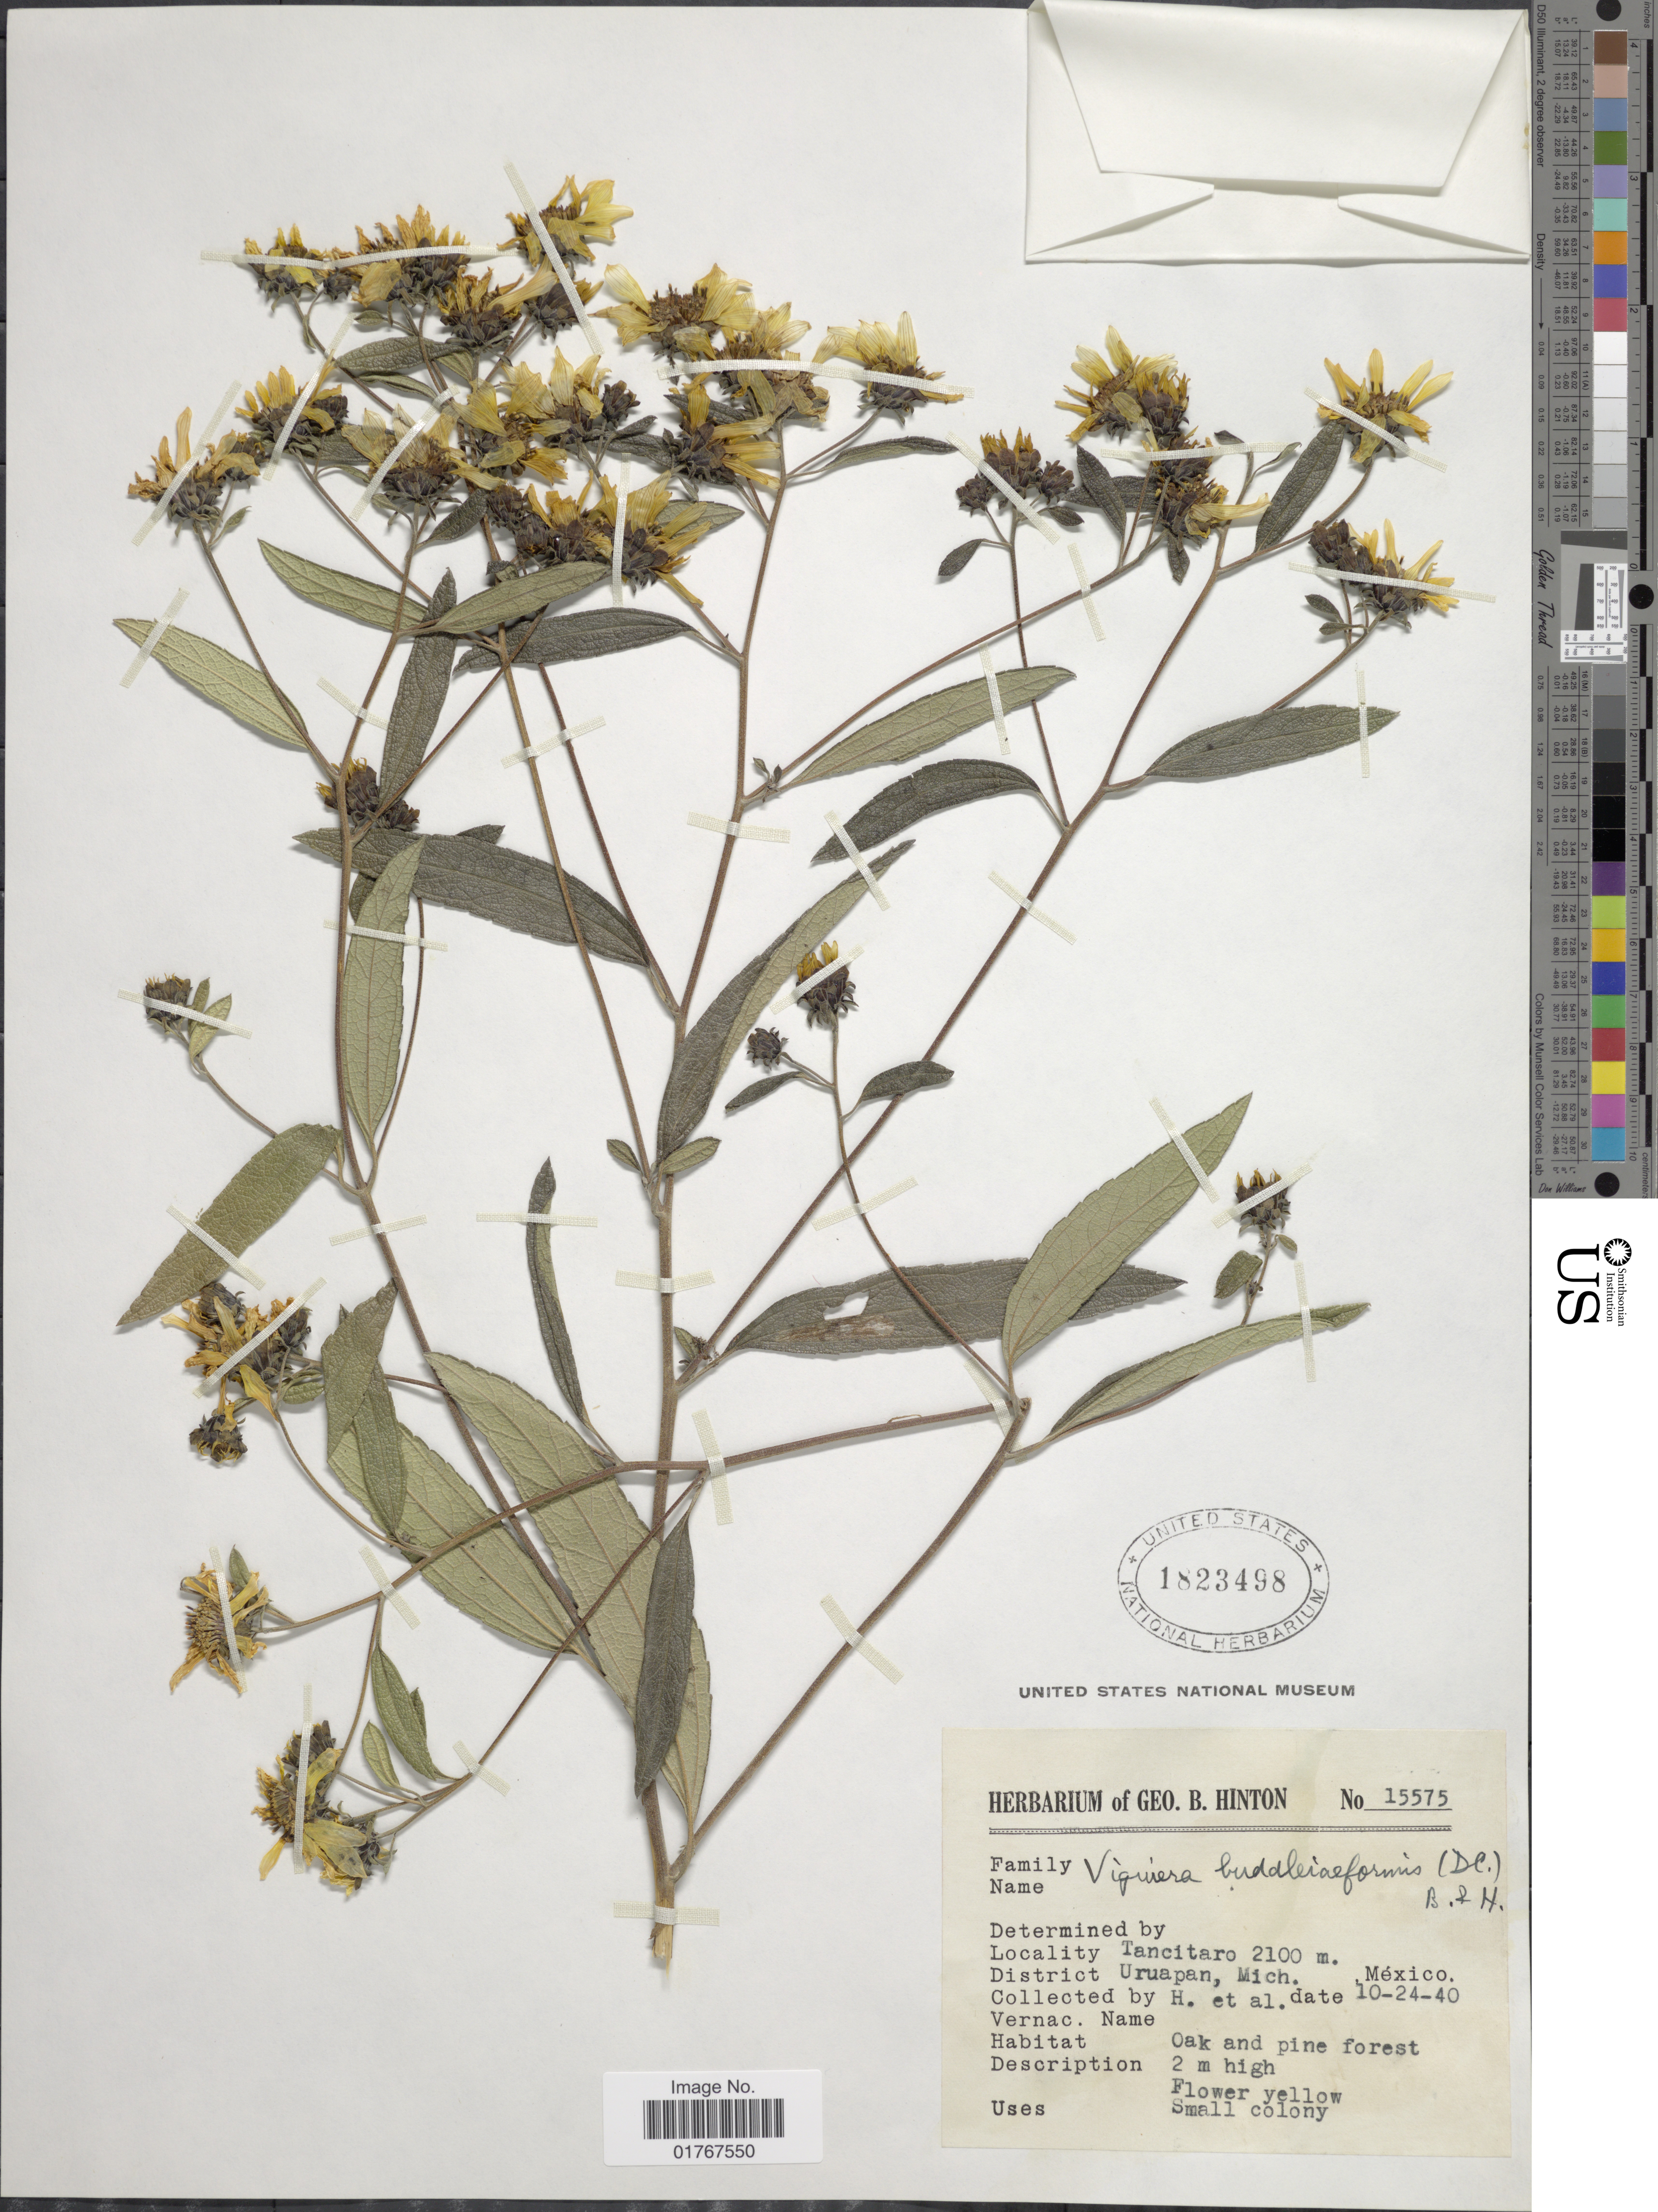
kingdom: Plantae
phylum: Tracheophyta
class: Magnoliopsida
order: Asterales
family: Asteraceae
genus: Viguiera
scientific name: Viguiera buddleiaformis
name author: (DC.) Benth. & Hook.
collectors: G. B. Hinton & et al.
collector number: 15575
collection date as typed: Transcribed d/m/y: 24/10/40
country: Mexico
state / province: Michoacán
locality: Tancitaro, District Uruapan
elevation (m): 2100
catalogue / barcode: US 1823498